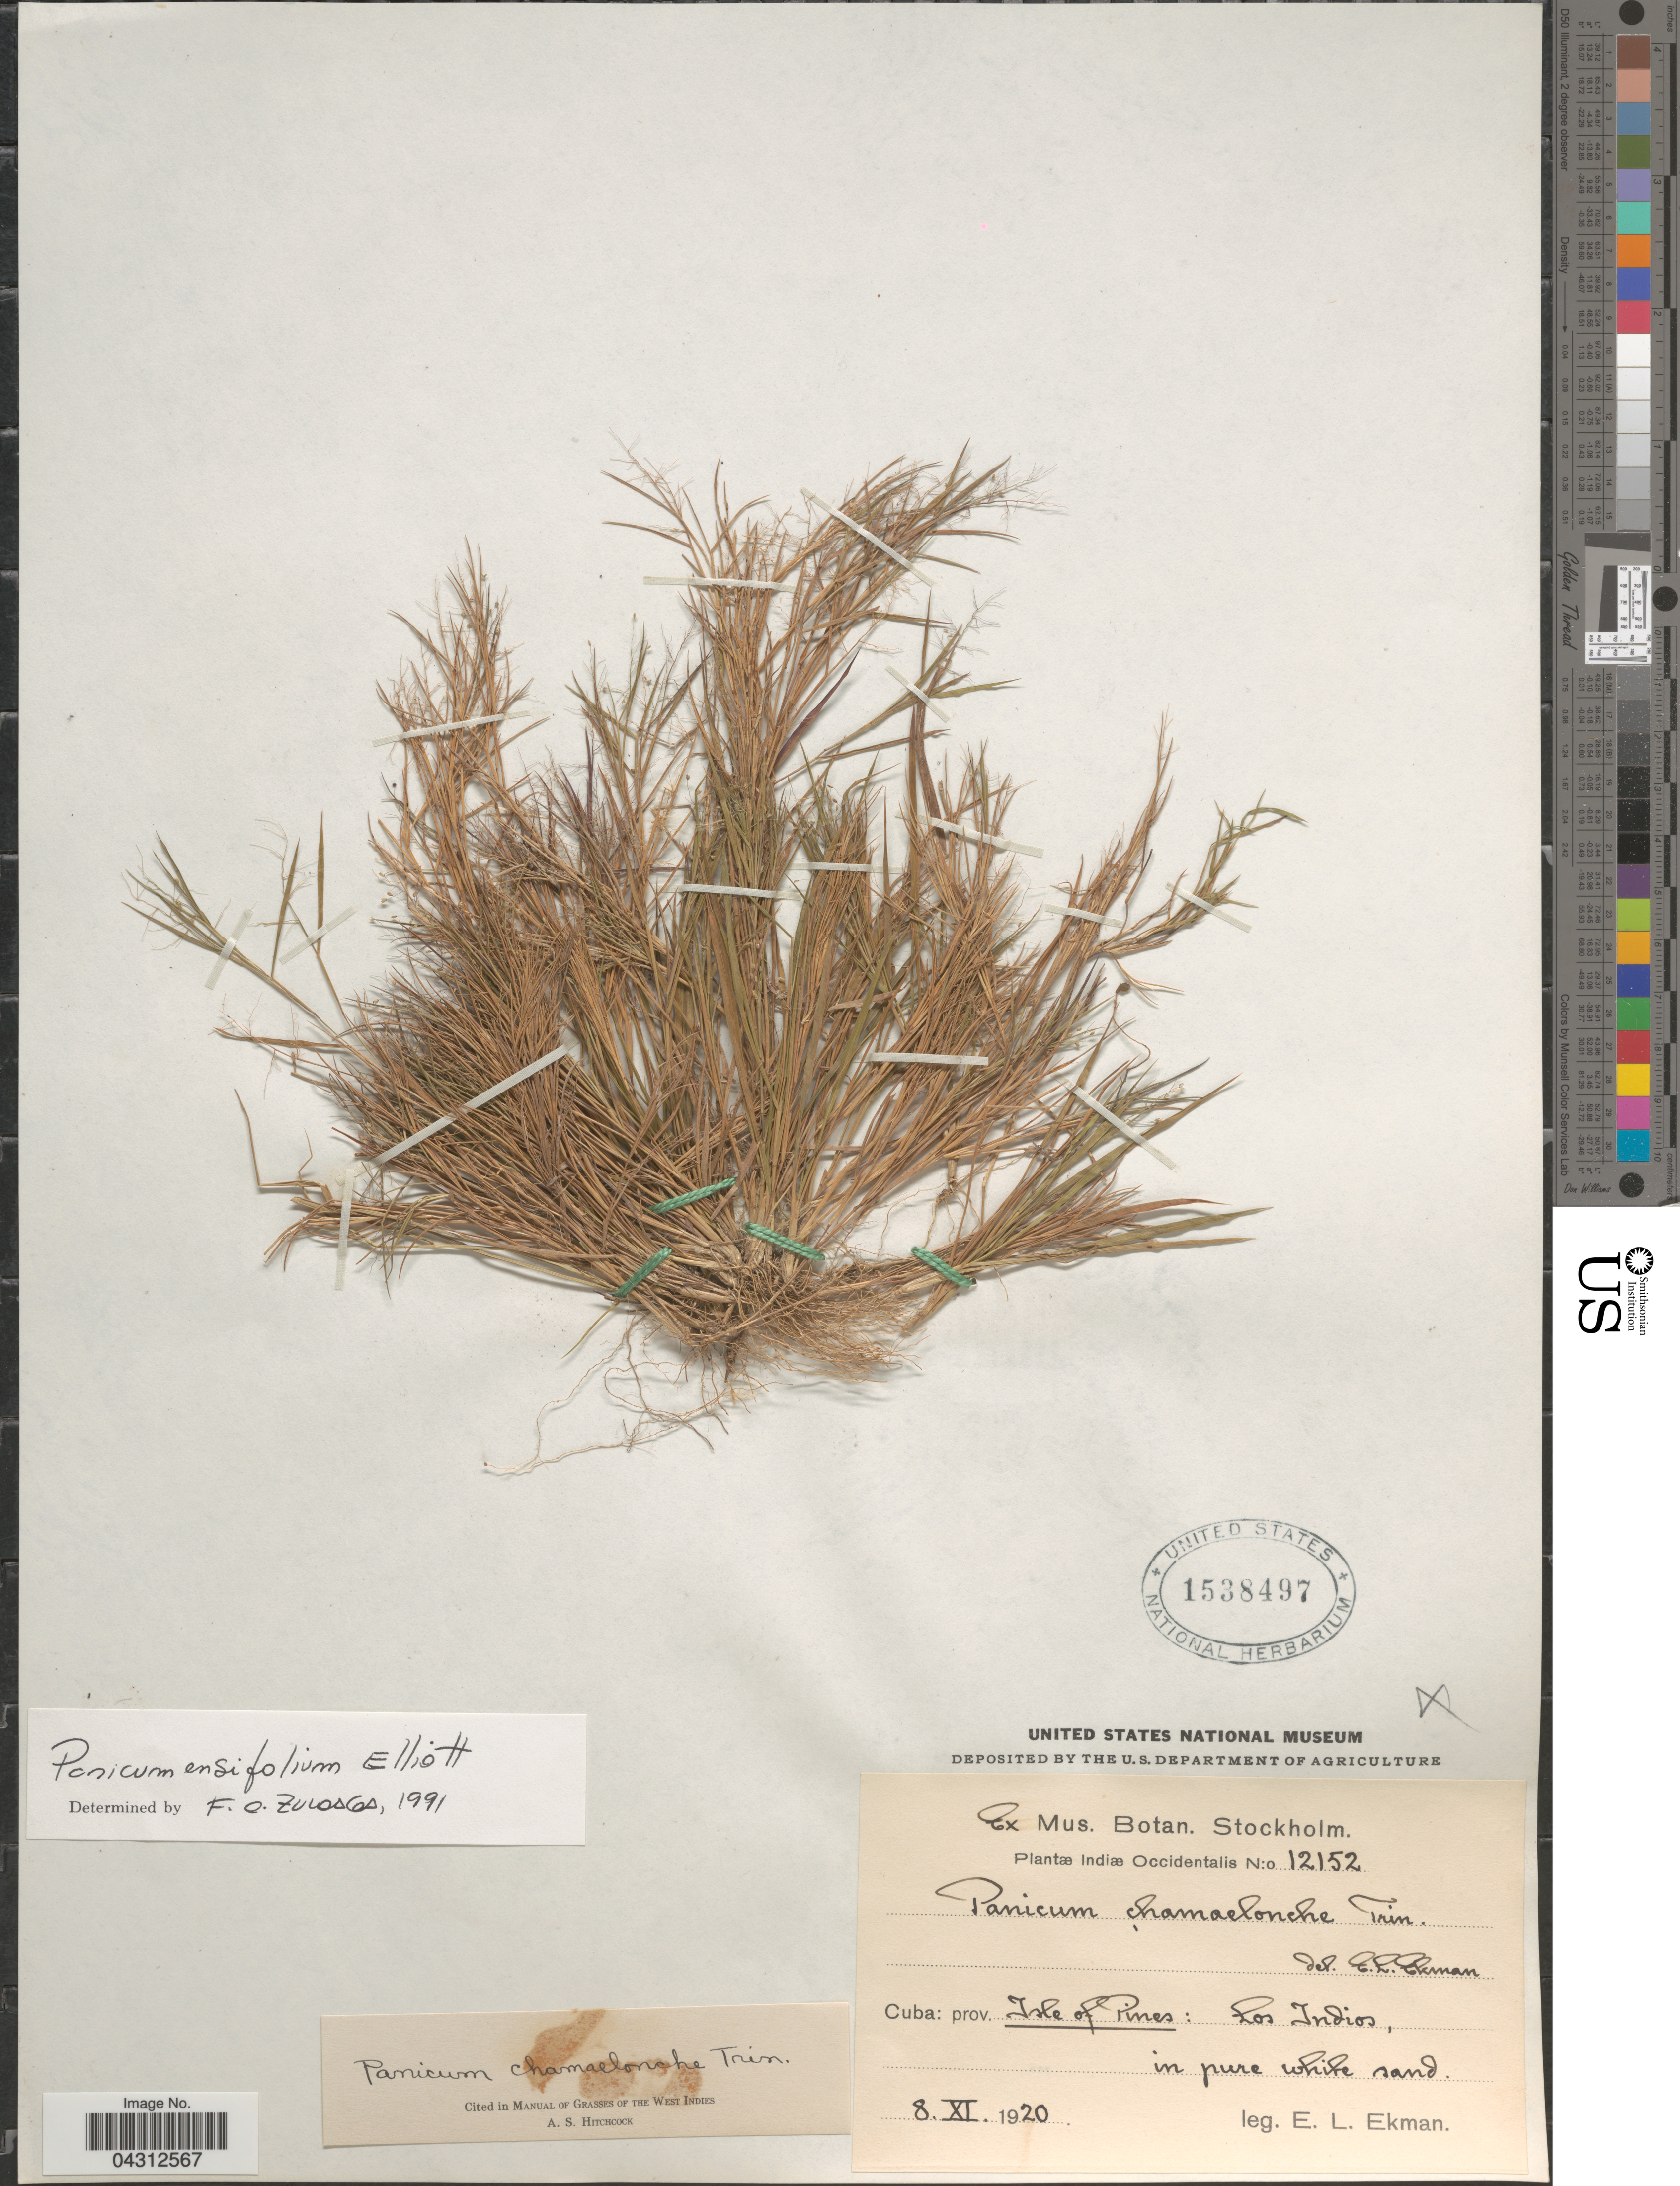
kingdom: Plantae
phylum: Tracheophyta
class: Liliopsida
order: Poales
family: Poaceae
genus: Dichanthelium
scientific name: Dichanthelium ensifolium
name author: (Baldwin ex Elliot) Gould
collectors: E. L. Ekman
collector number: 12152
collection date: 1920-11-08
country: Cuba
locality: Indiæ Occidentalis. Prov. Isle of Pines: Los Indios.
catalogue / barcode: US 1538497